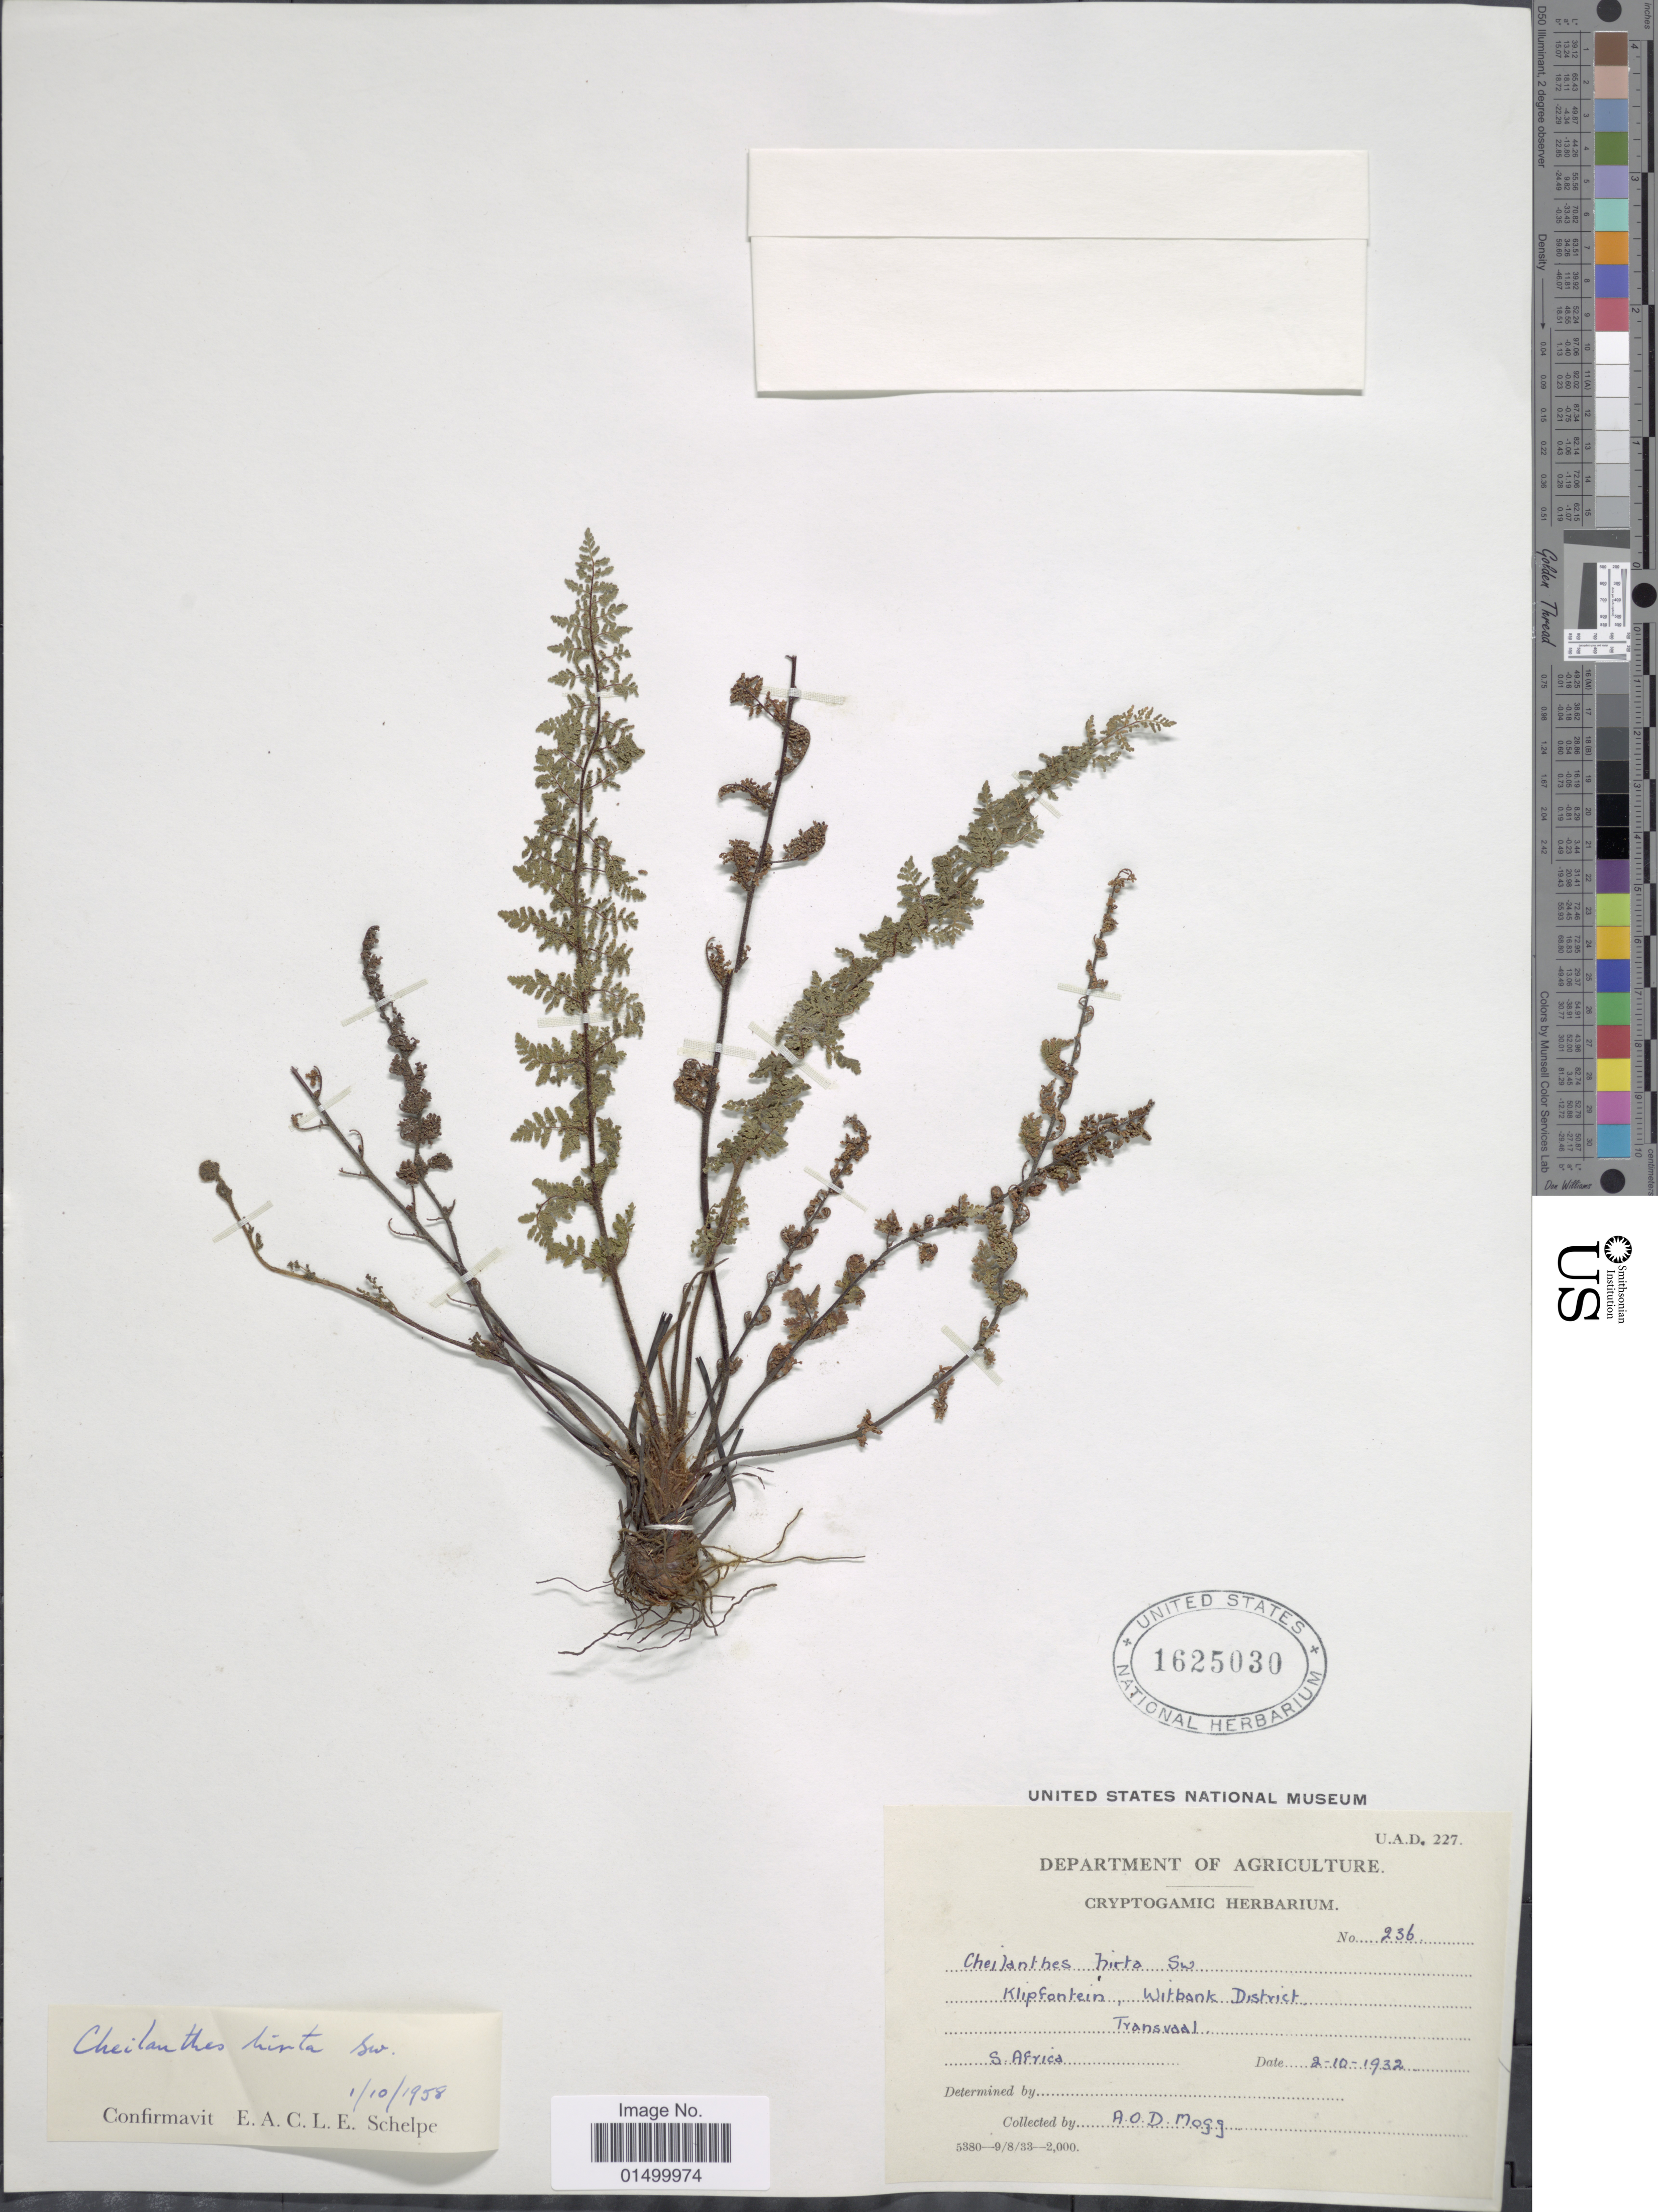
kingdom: Plantae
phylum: Tracheophyta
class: Polypodiopsida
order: Polypodiales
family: Pteridaceae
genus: Cheilanthes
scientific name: Cheilanthes hirta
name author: Sw.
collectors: A. O. Mogg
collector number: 236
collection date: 1932-10-02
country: South Africa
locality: Klipfontein, Witbank District, Tranvaal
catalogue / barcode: US 1625030